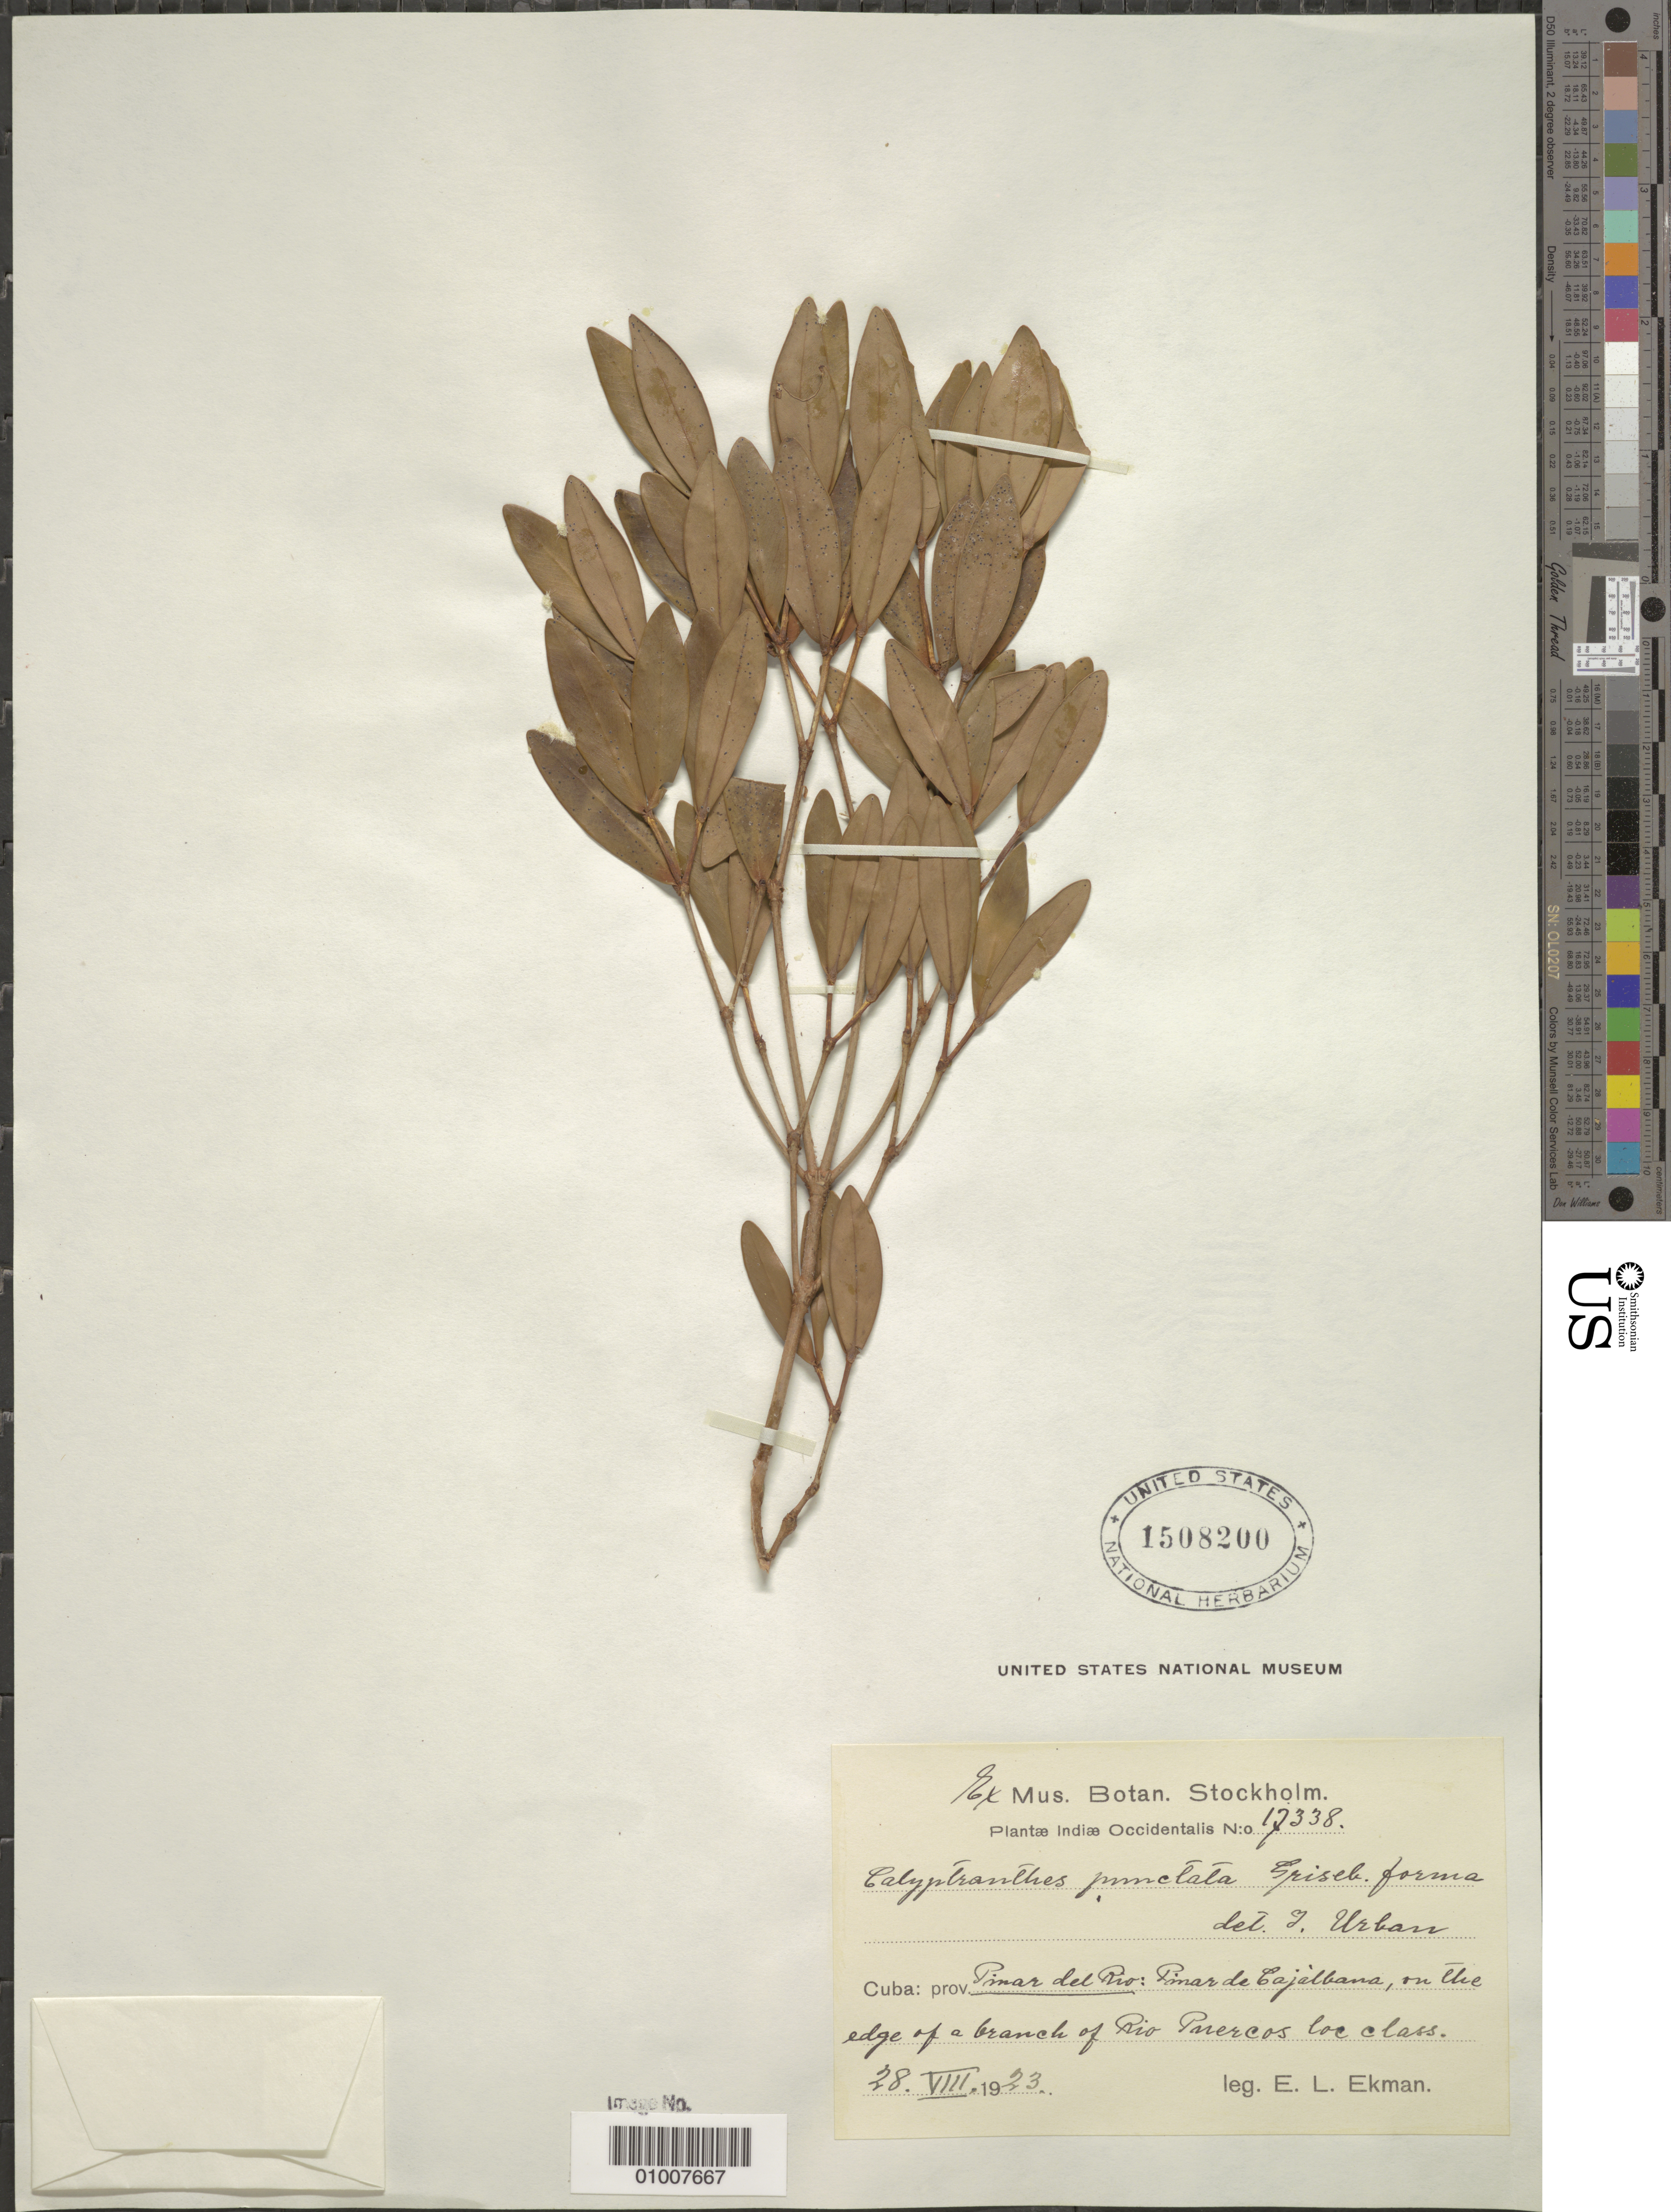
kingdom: Plantae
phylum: Tracheophyta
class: Magnoliopsida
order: Myrtales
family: Myrtaceae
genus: Myrcia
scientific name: Myrcia foramina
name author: Z. Acosta & K. Samra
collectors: E. L. Ekman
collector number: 17338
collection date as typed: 28 Aug 1923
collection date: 1923-08-28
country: Cuba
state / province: Pinar del Rio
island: Cuba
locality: Pinar de Cajalbana, on branch of Rio Pnercos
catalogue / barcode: US 1508200